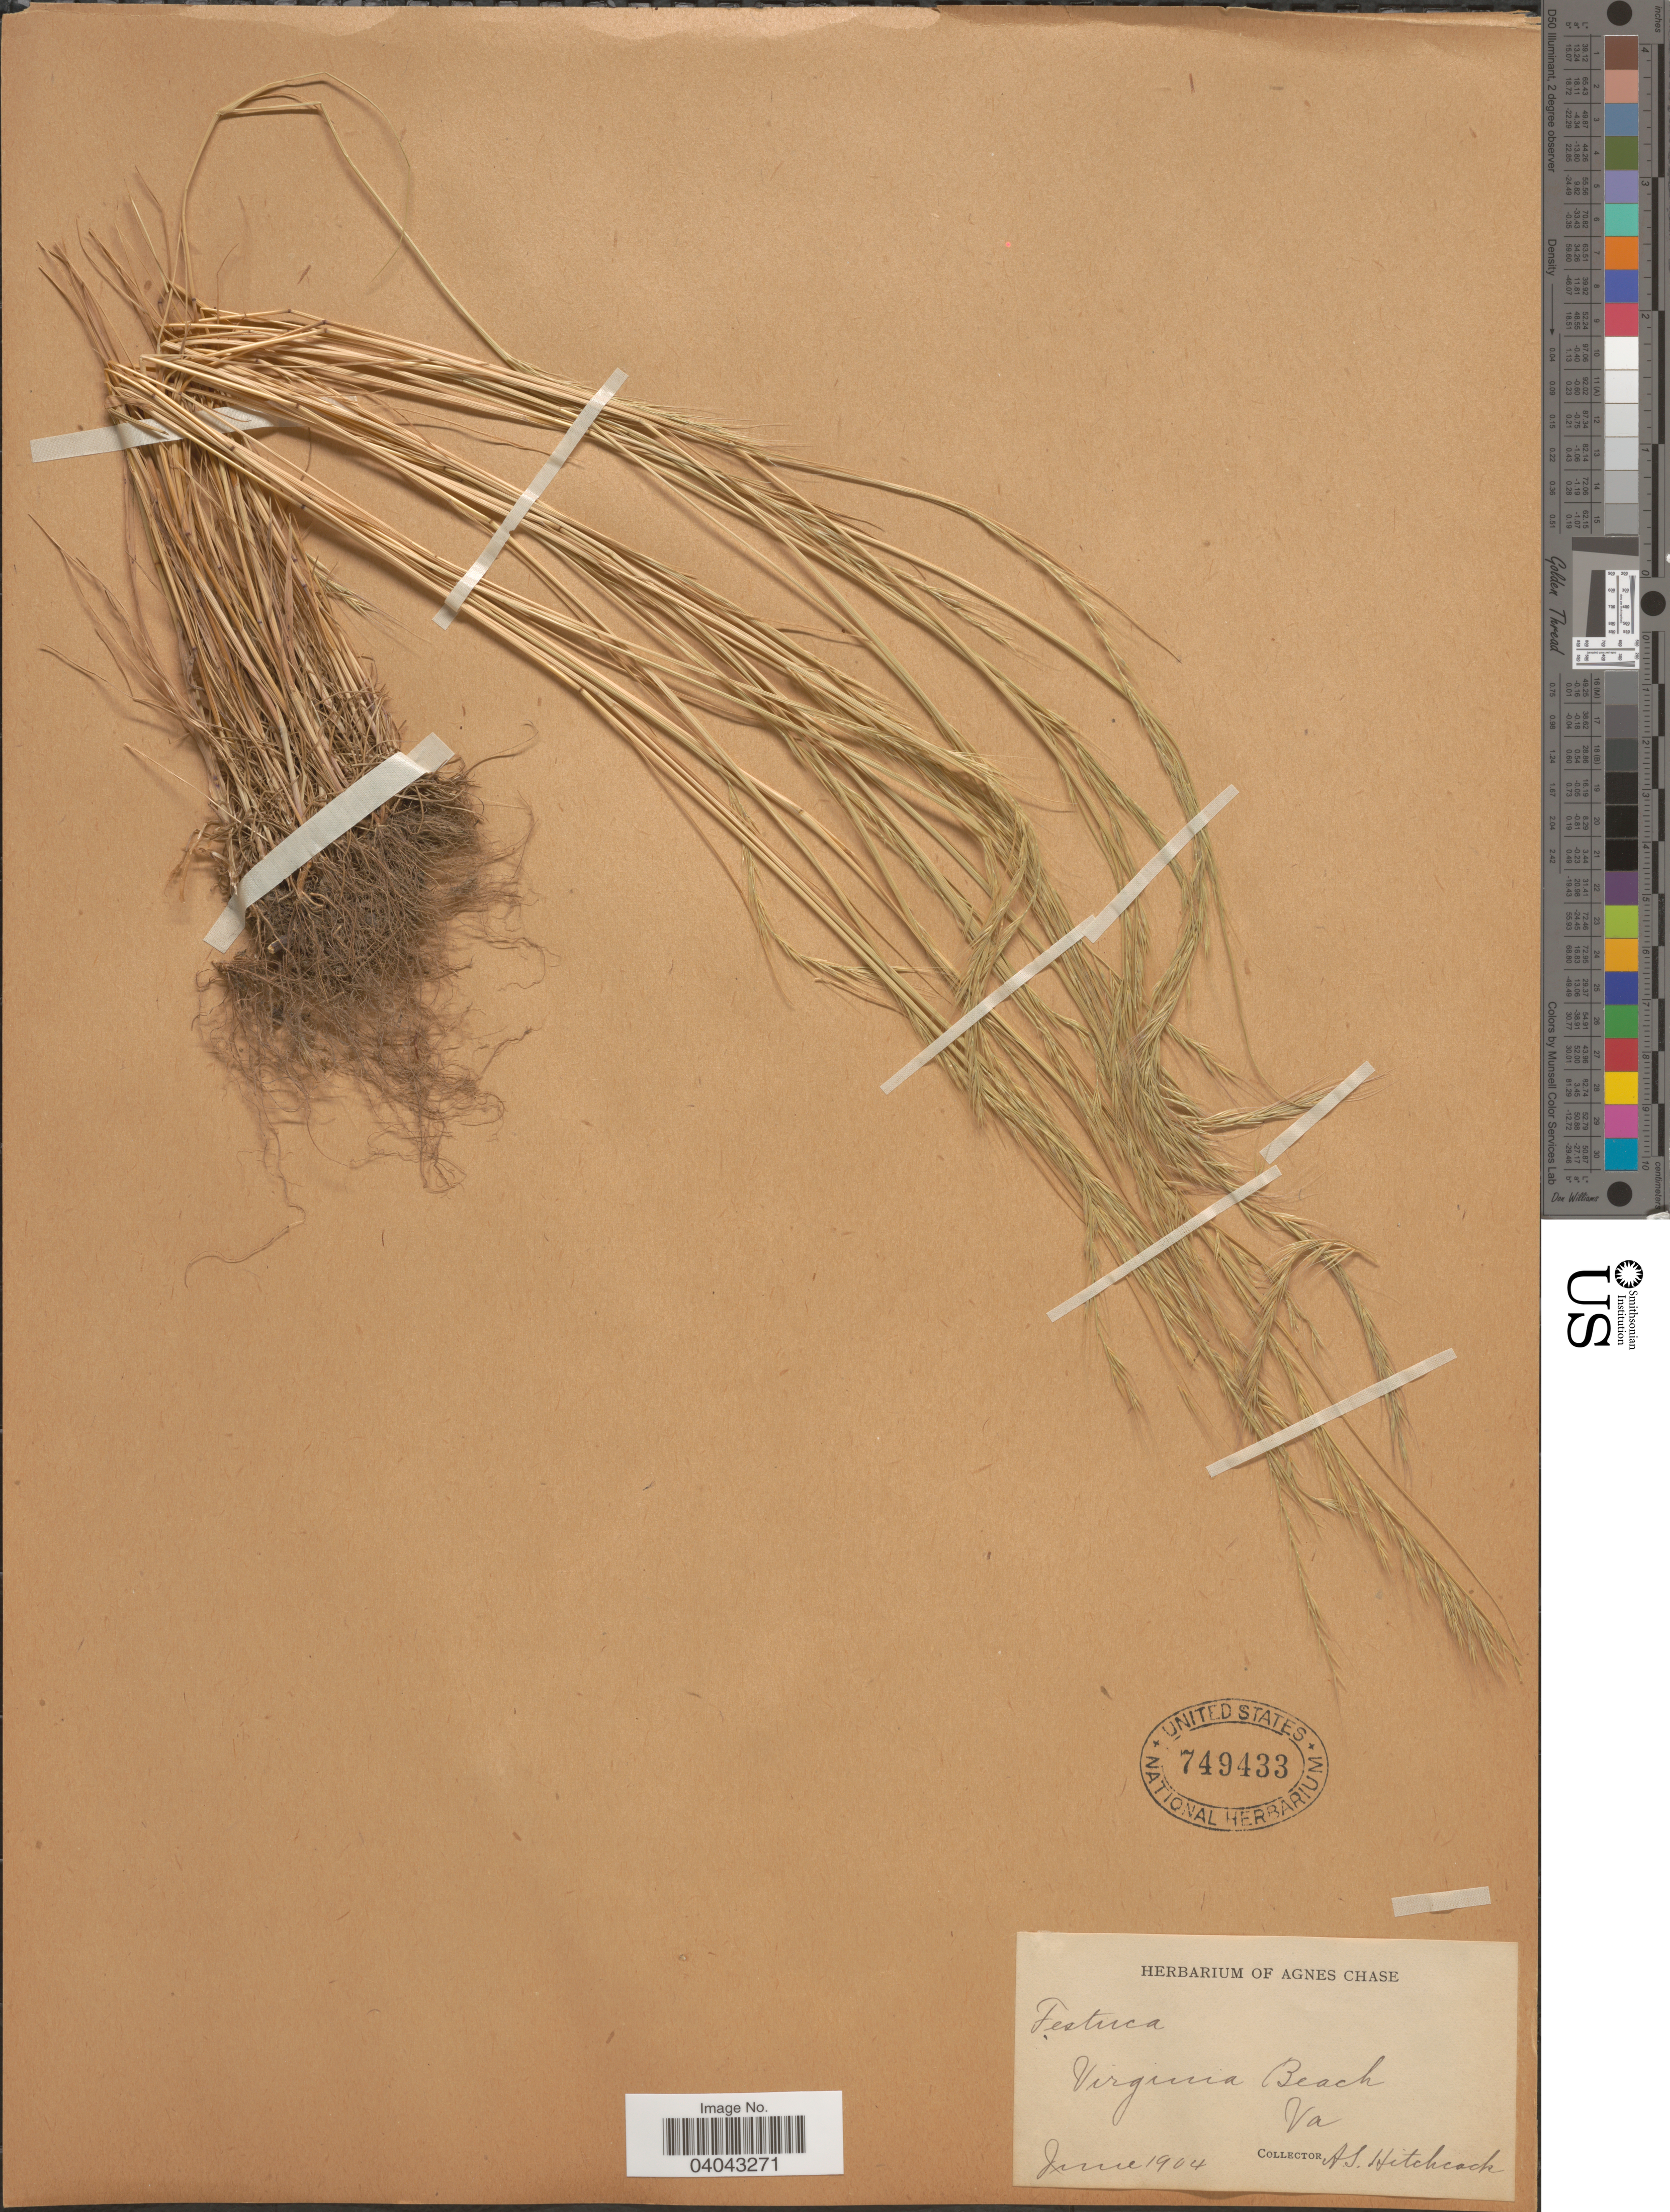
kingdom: Plantae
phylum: Tracheophyta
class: Liliopsida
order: Poales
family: Poaceae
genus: Festuca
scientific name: Festuca myuros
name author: L.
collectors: A. S. Hitchcock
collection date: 1904-06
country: United States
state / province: Virginia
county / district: City of Virginia Beach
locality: Virginia Beach.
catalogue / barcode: US 749433